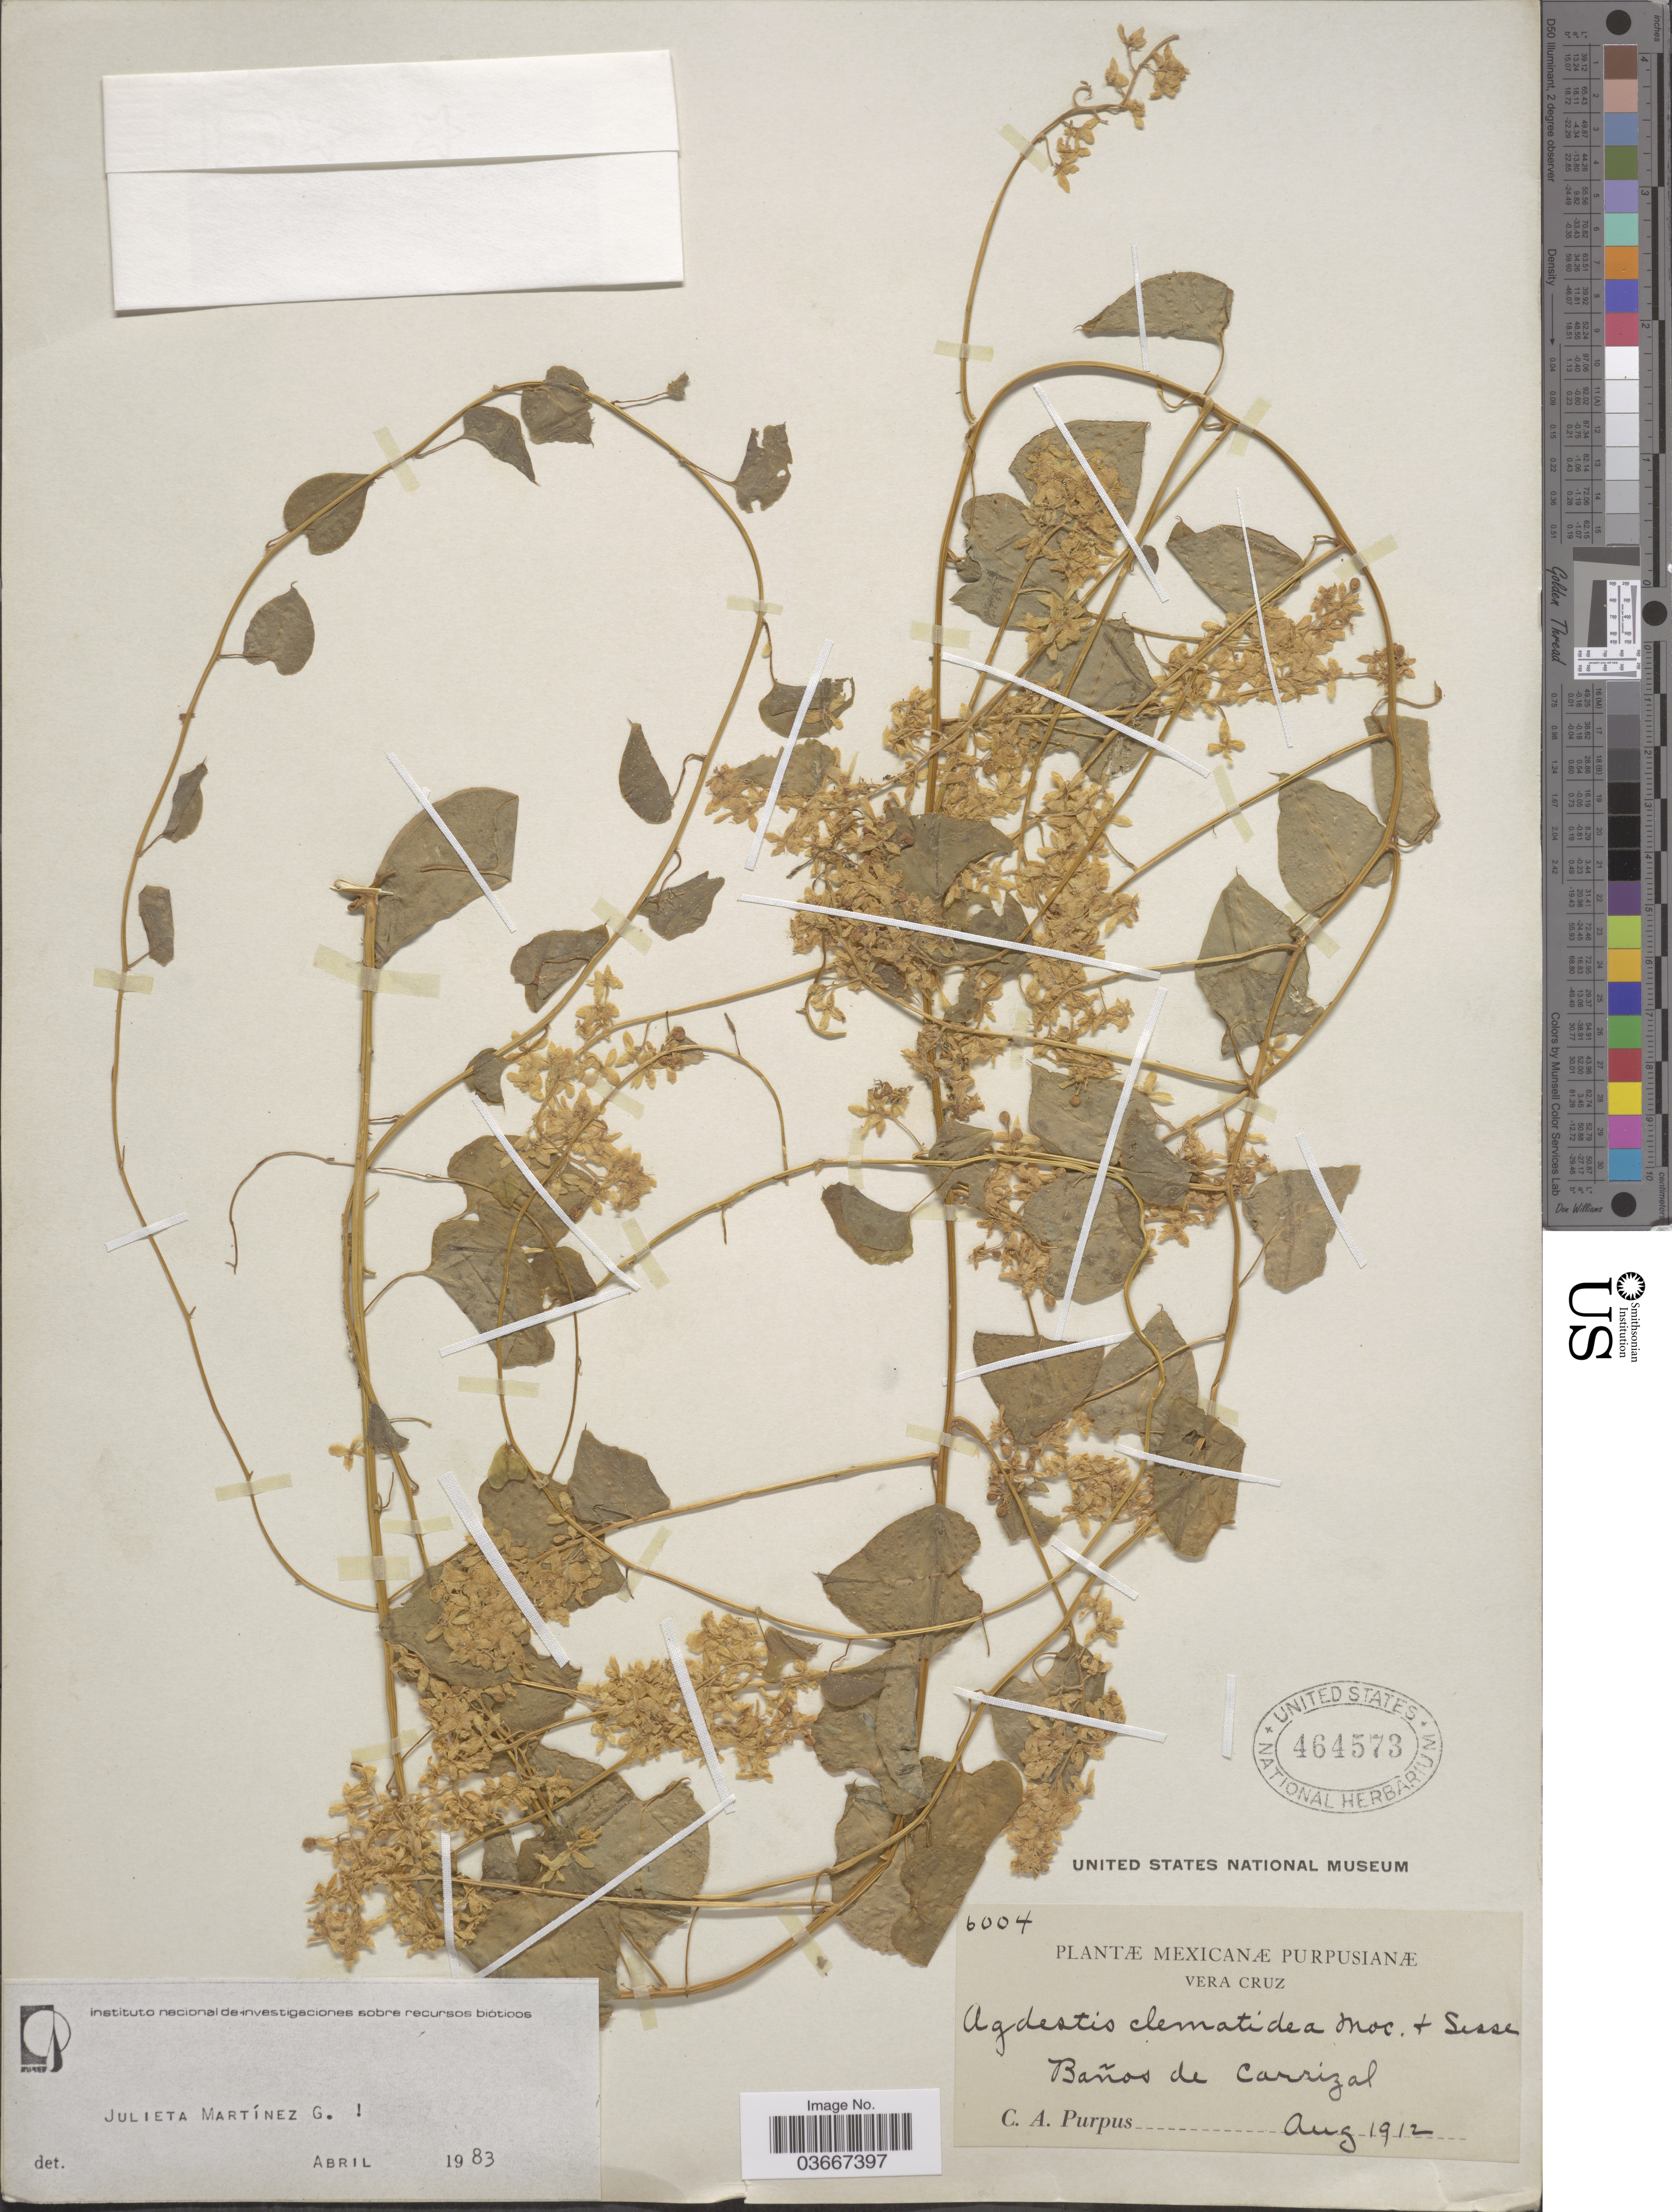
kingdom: Plantae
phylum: Tracheophyta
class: Magnoliopsida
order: Caryophyllales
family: Agdestidaceae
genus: Agdestis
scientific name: Agdestis clematidea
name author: Moc. & Sessé ex DC.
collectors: C. A. Purpus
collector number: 6004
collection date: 1912-08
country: Mexico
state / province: Veracruz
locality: Vera Cruz. Baños de Carrizal.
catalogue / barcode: US 464573